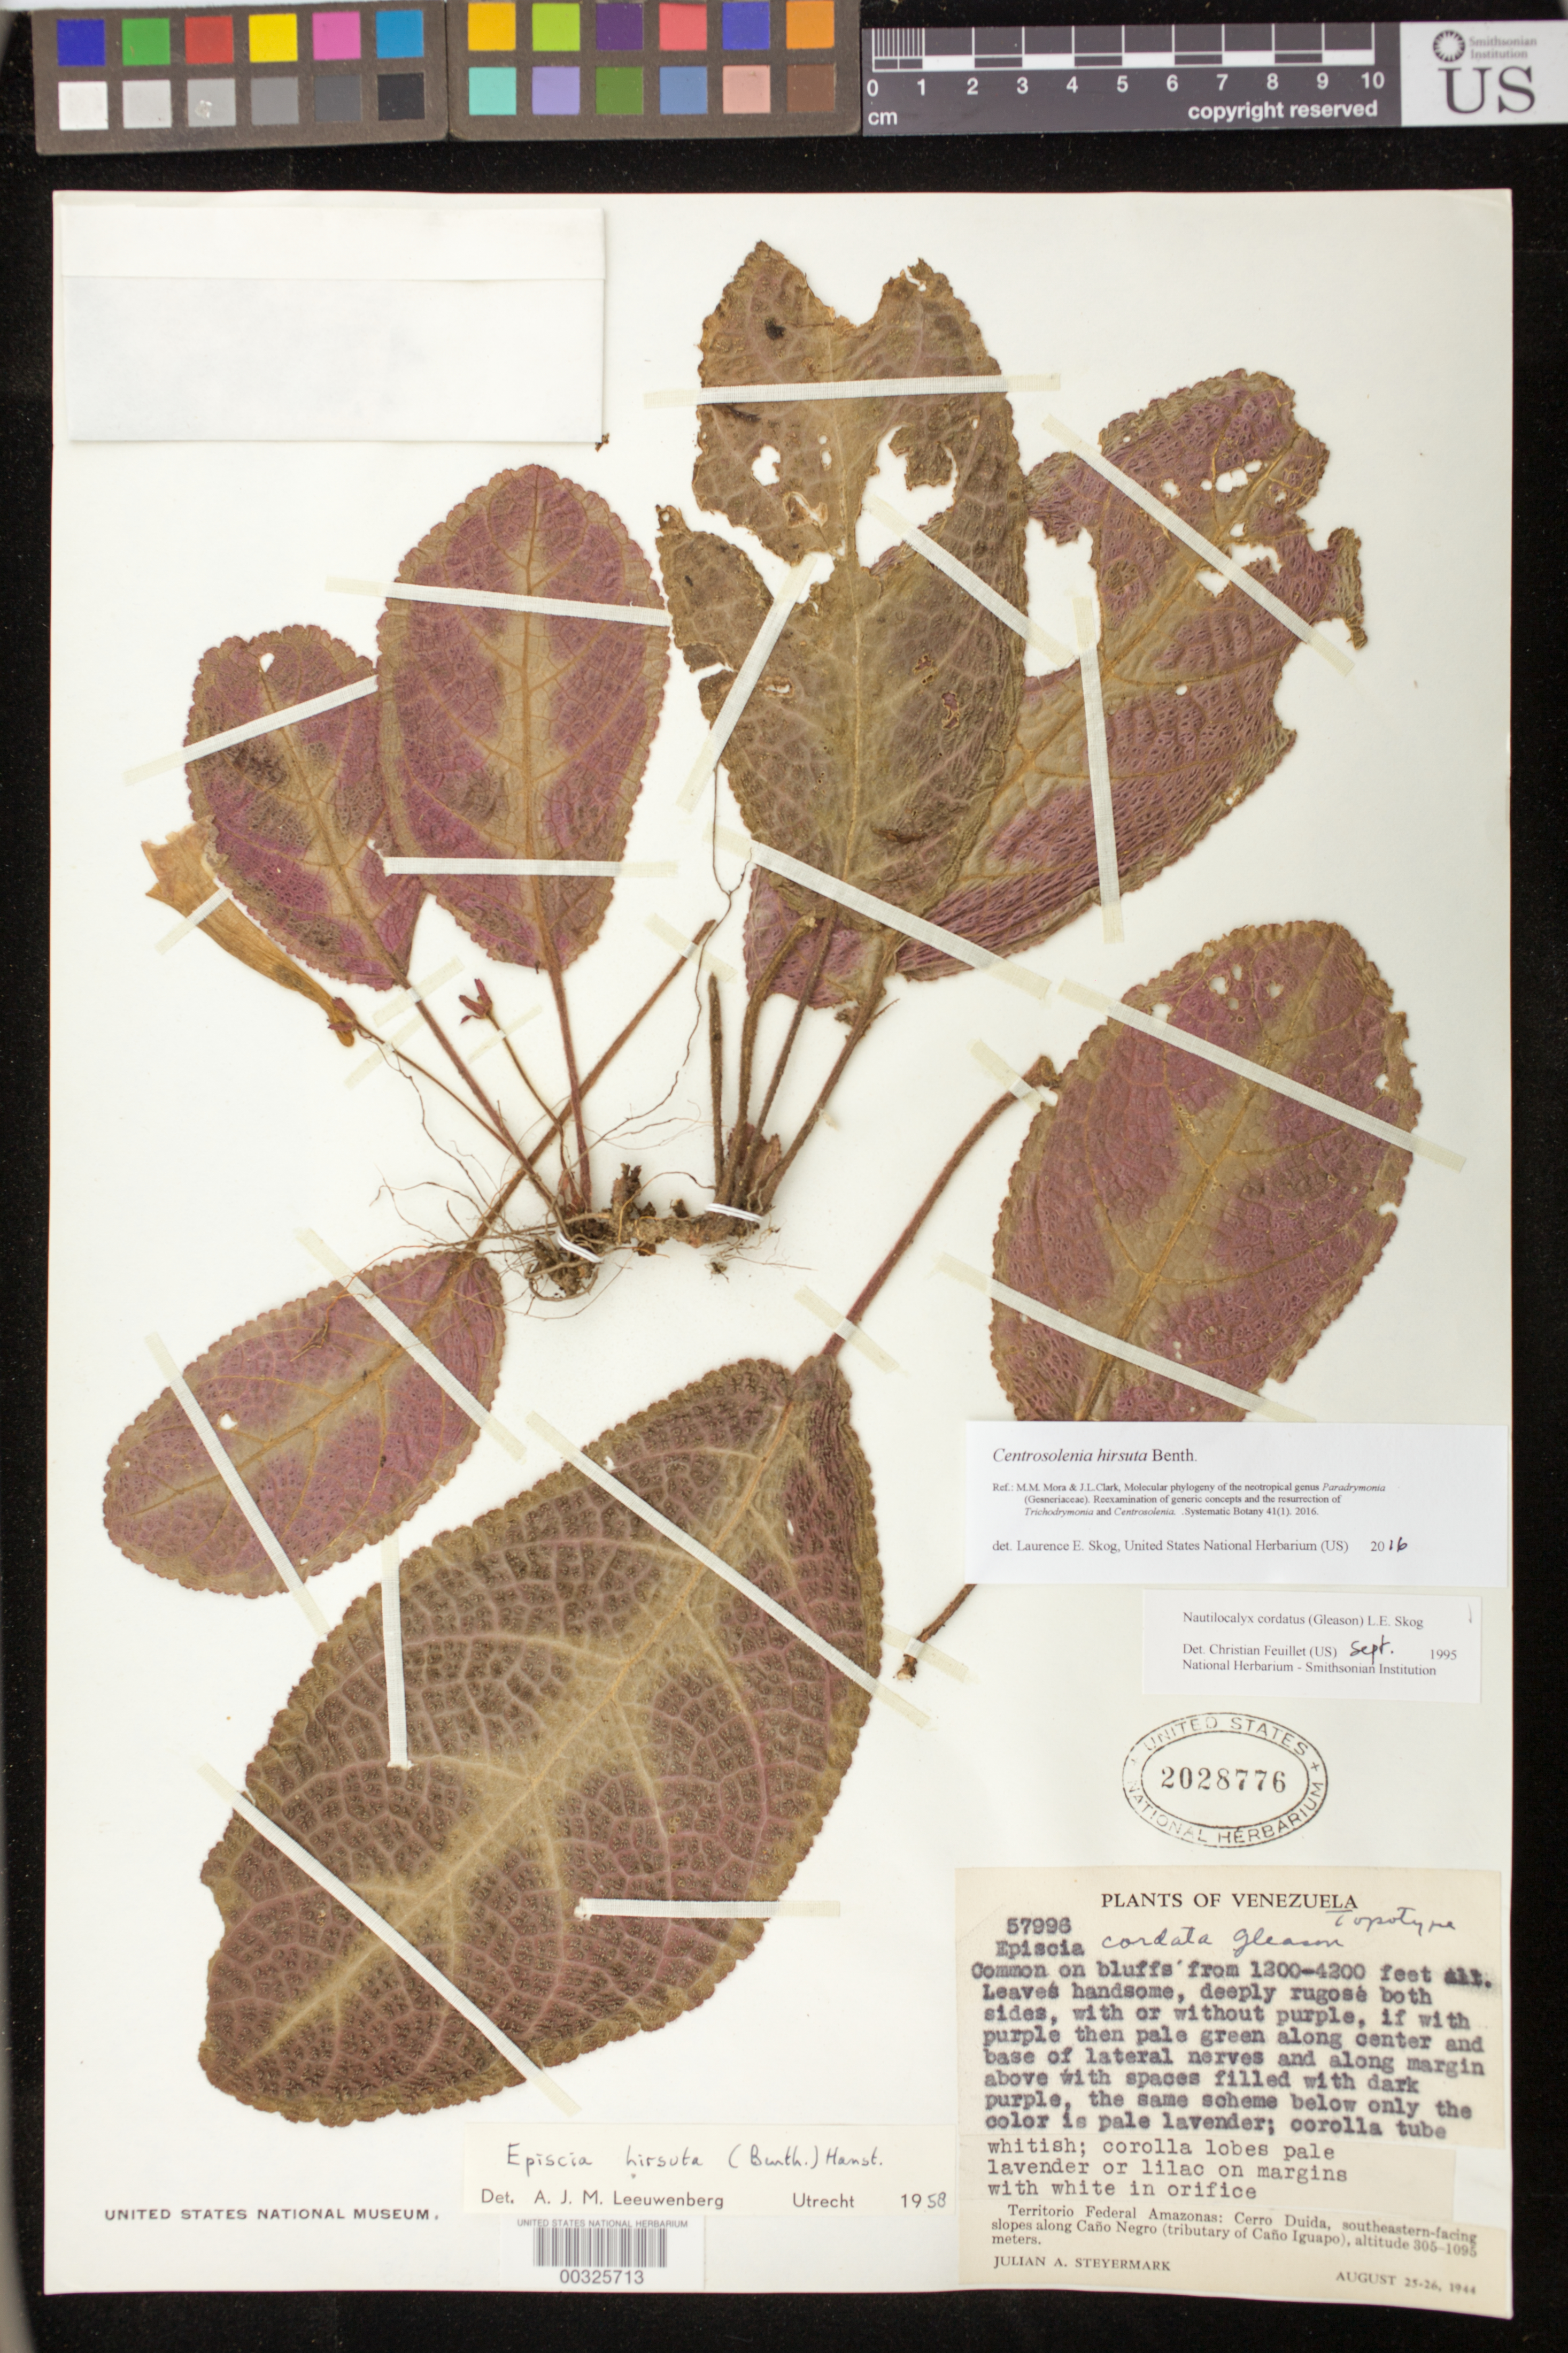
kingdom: Plantae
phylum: Tracheophyta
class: Magnoliopsida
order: Lamiales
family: Gesneriaceae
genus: Centrosolenia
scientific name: Centrosolenia hirsuta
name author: Benth.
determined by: Skog, Laurence E.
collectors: J. Steyermark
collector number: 57996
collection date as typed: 25-26 Aug 1944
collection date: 1944-08-25/1944-08-26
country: Venezuela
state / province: Amazonas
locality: Cerro Duida, SE-facing slopes along Cano Negro (tributary of Cano Iguapo)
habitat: Common on bluffs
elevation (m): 305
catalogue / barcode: US 2028776